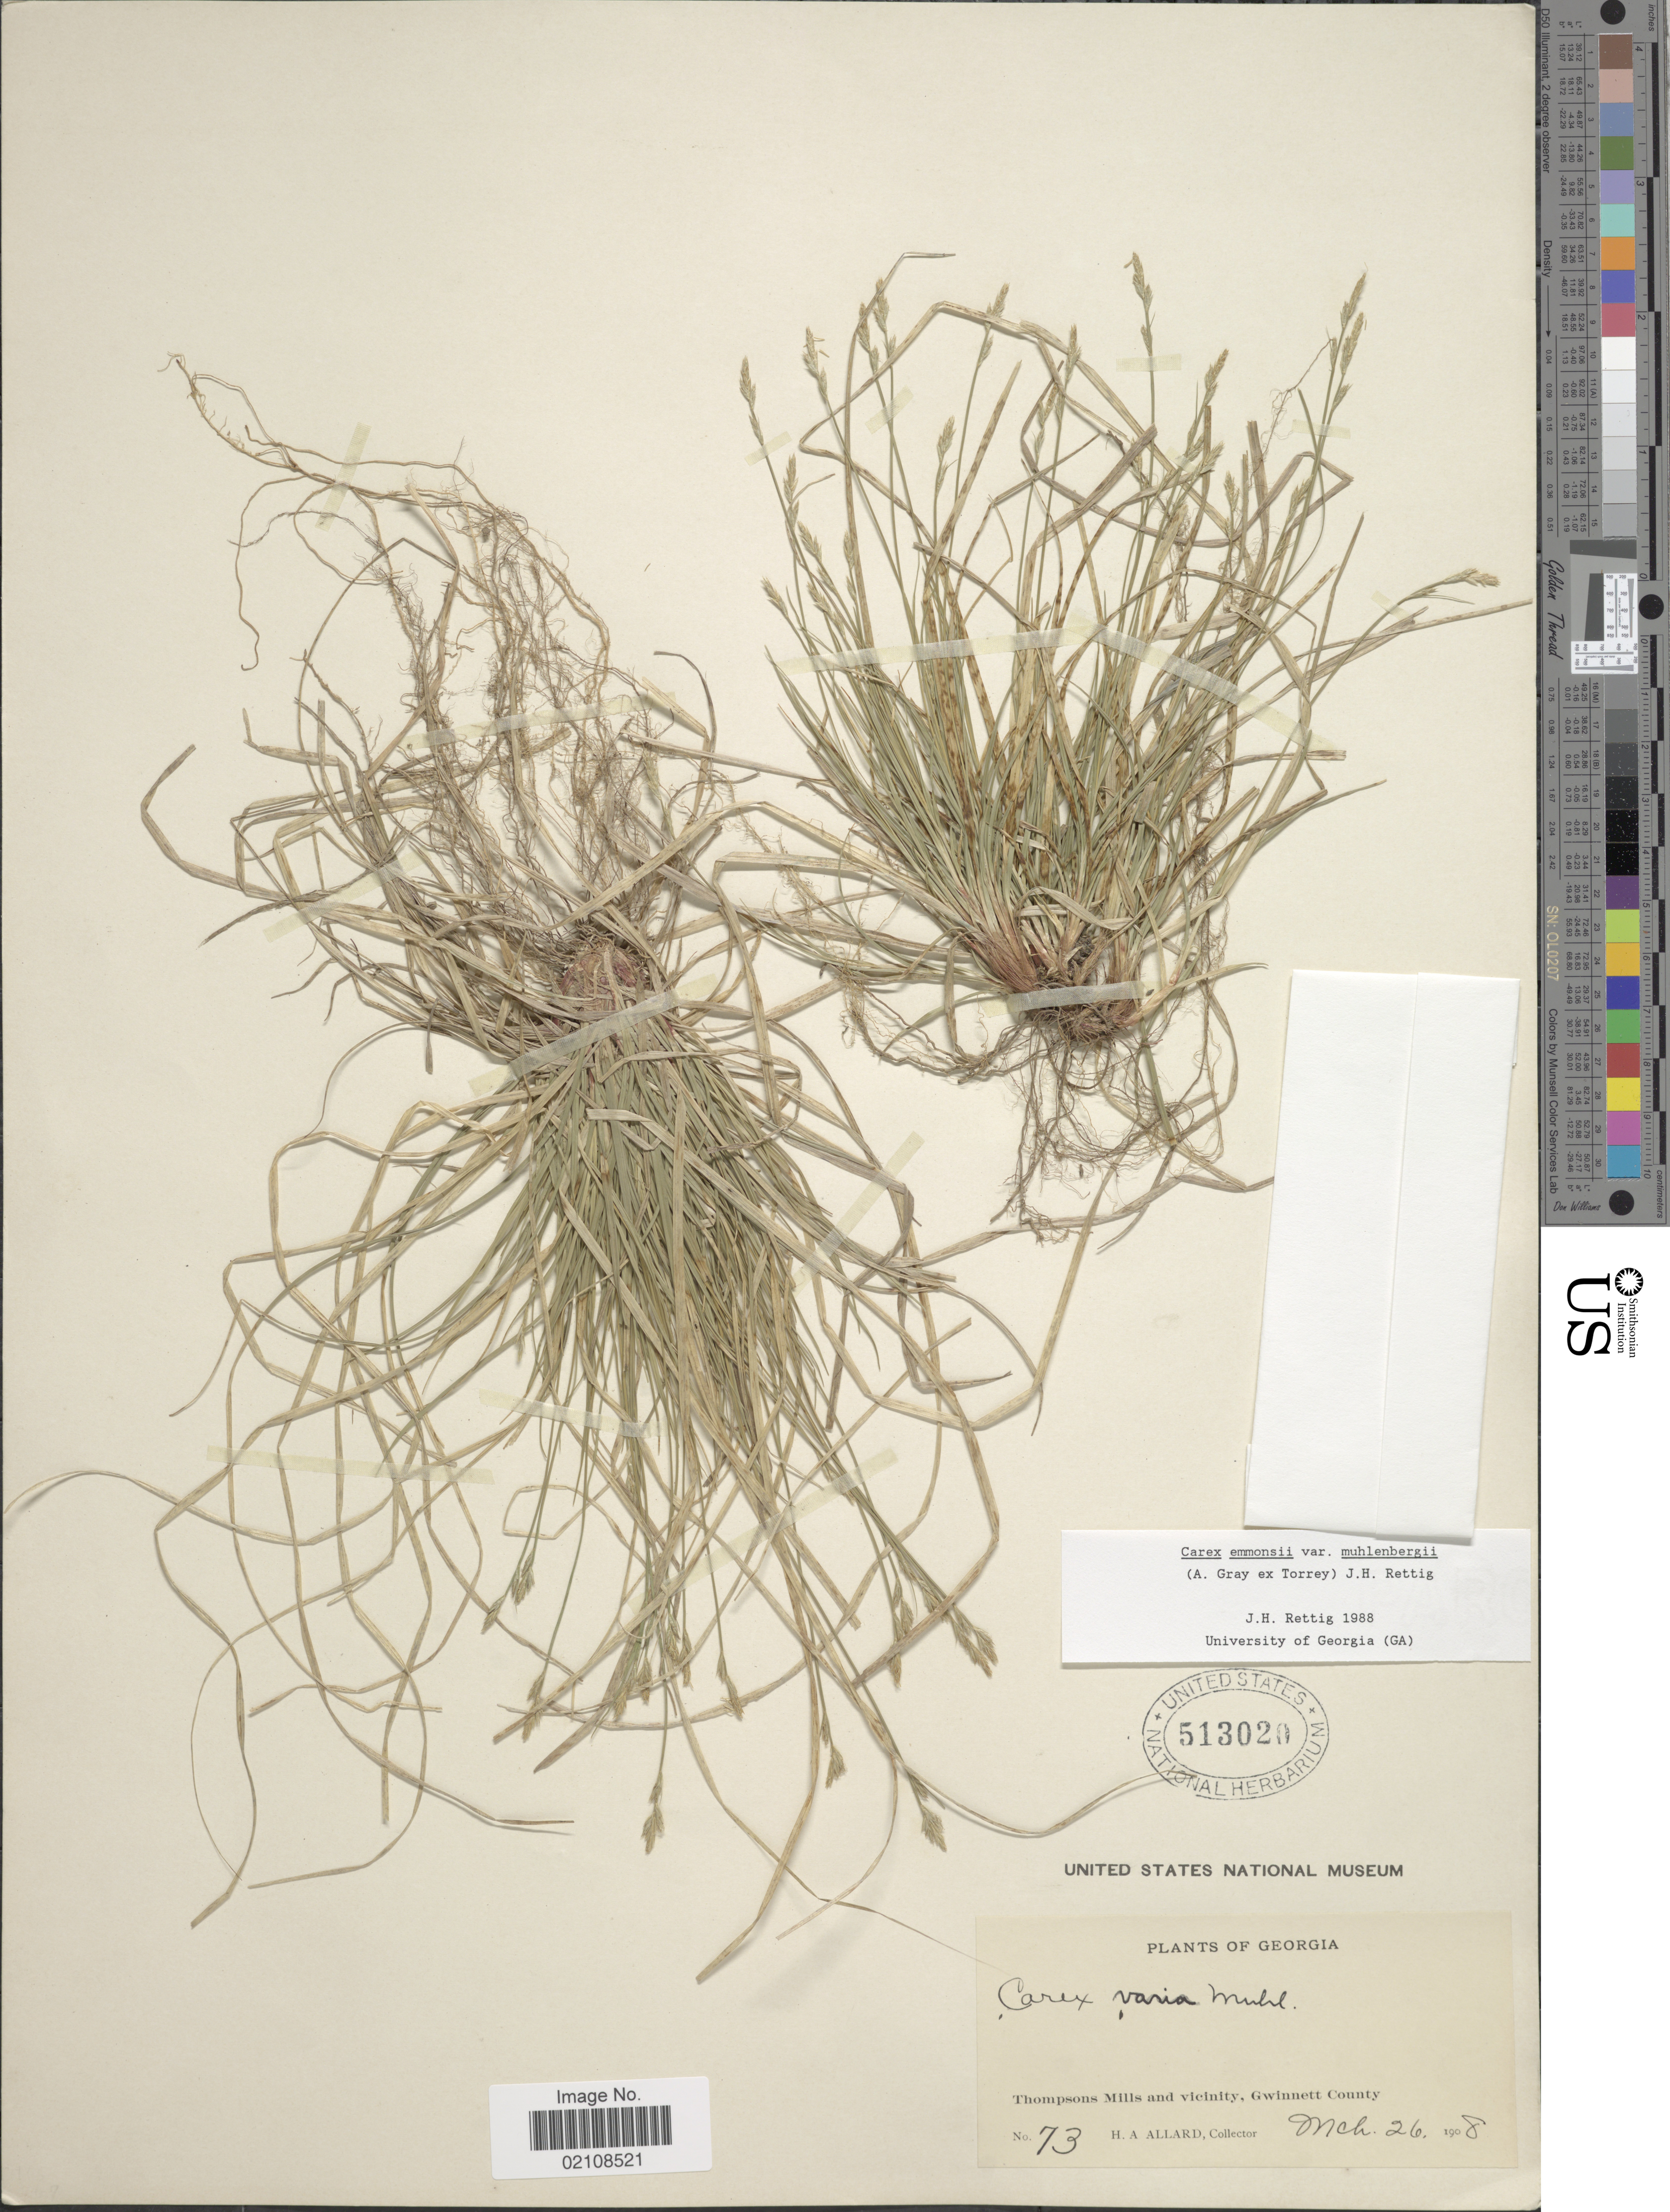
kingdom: Plantae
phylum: Tracheophyta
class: Liliopsida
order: Poales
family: Cyperaceae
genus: Carex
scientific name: Carex albicans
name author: Willd. ex Spreng.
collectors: H. A. Allard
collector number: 73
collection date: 1908-03-26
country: United States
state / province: Georgia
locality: Thompsons Mills and vicinity, Gwinnett County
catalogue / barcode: US 513020